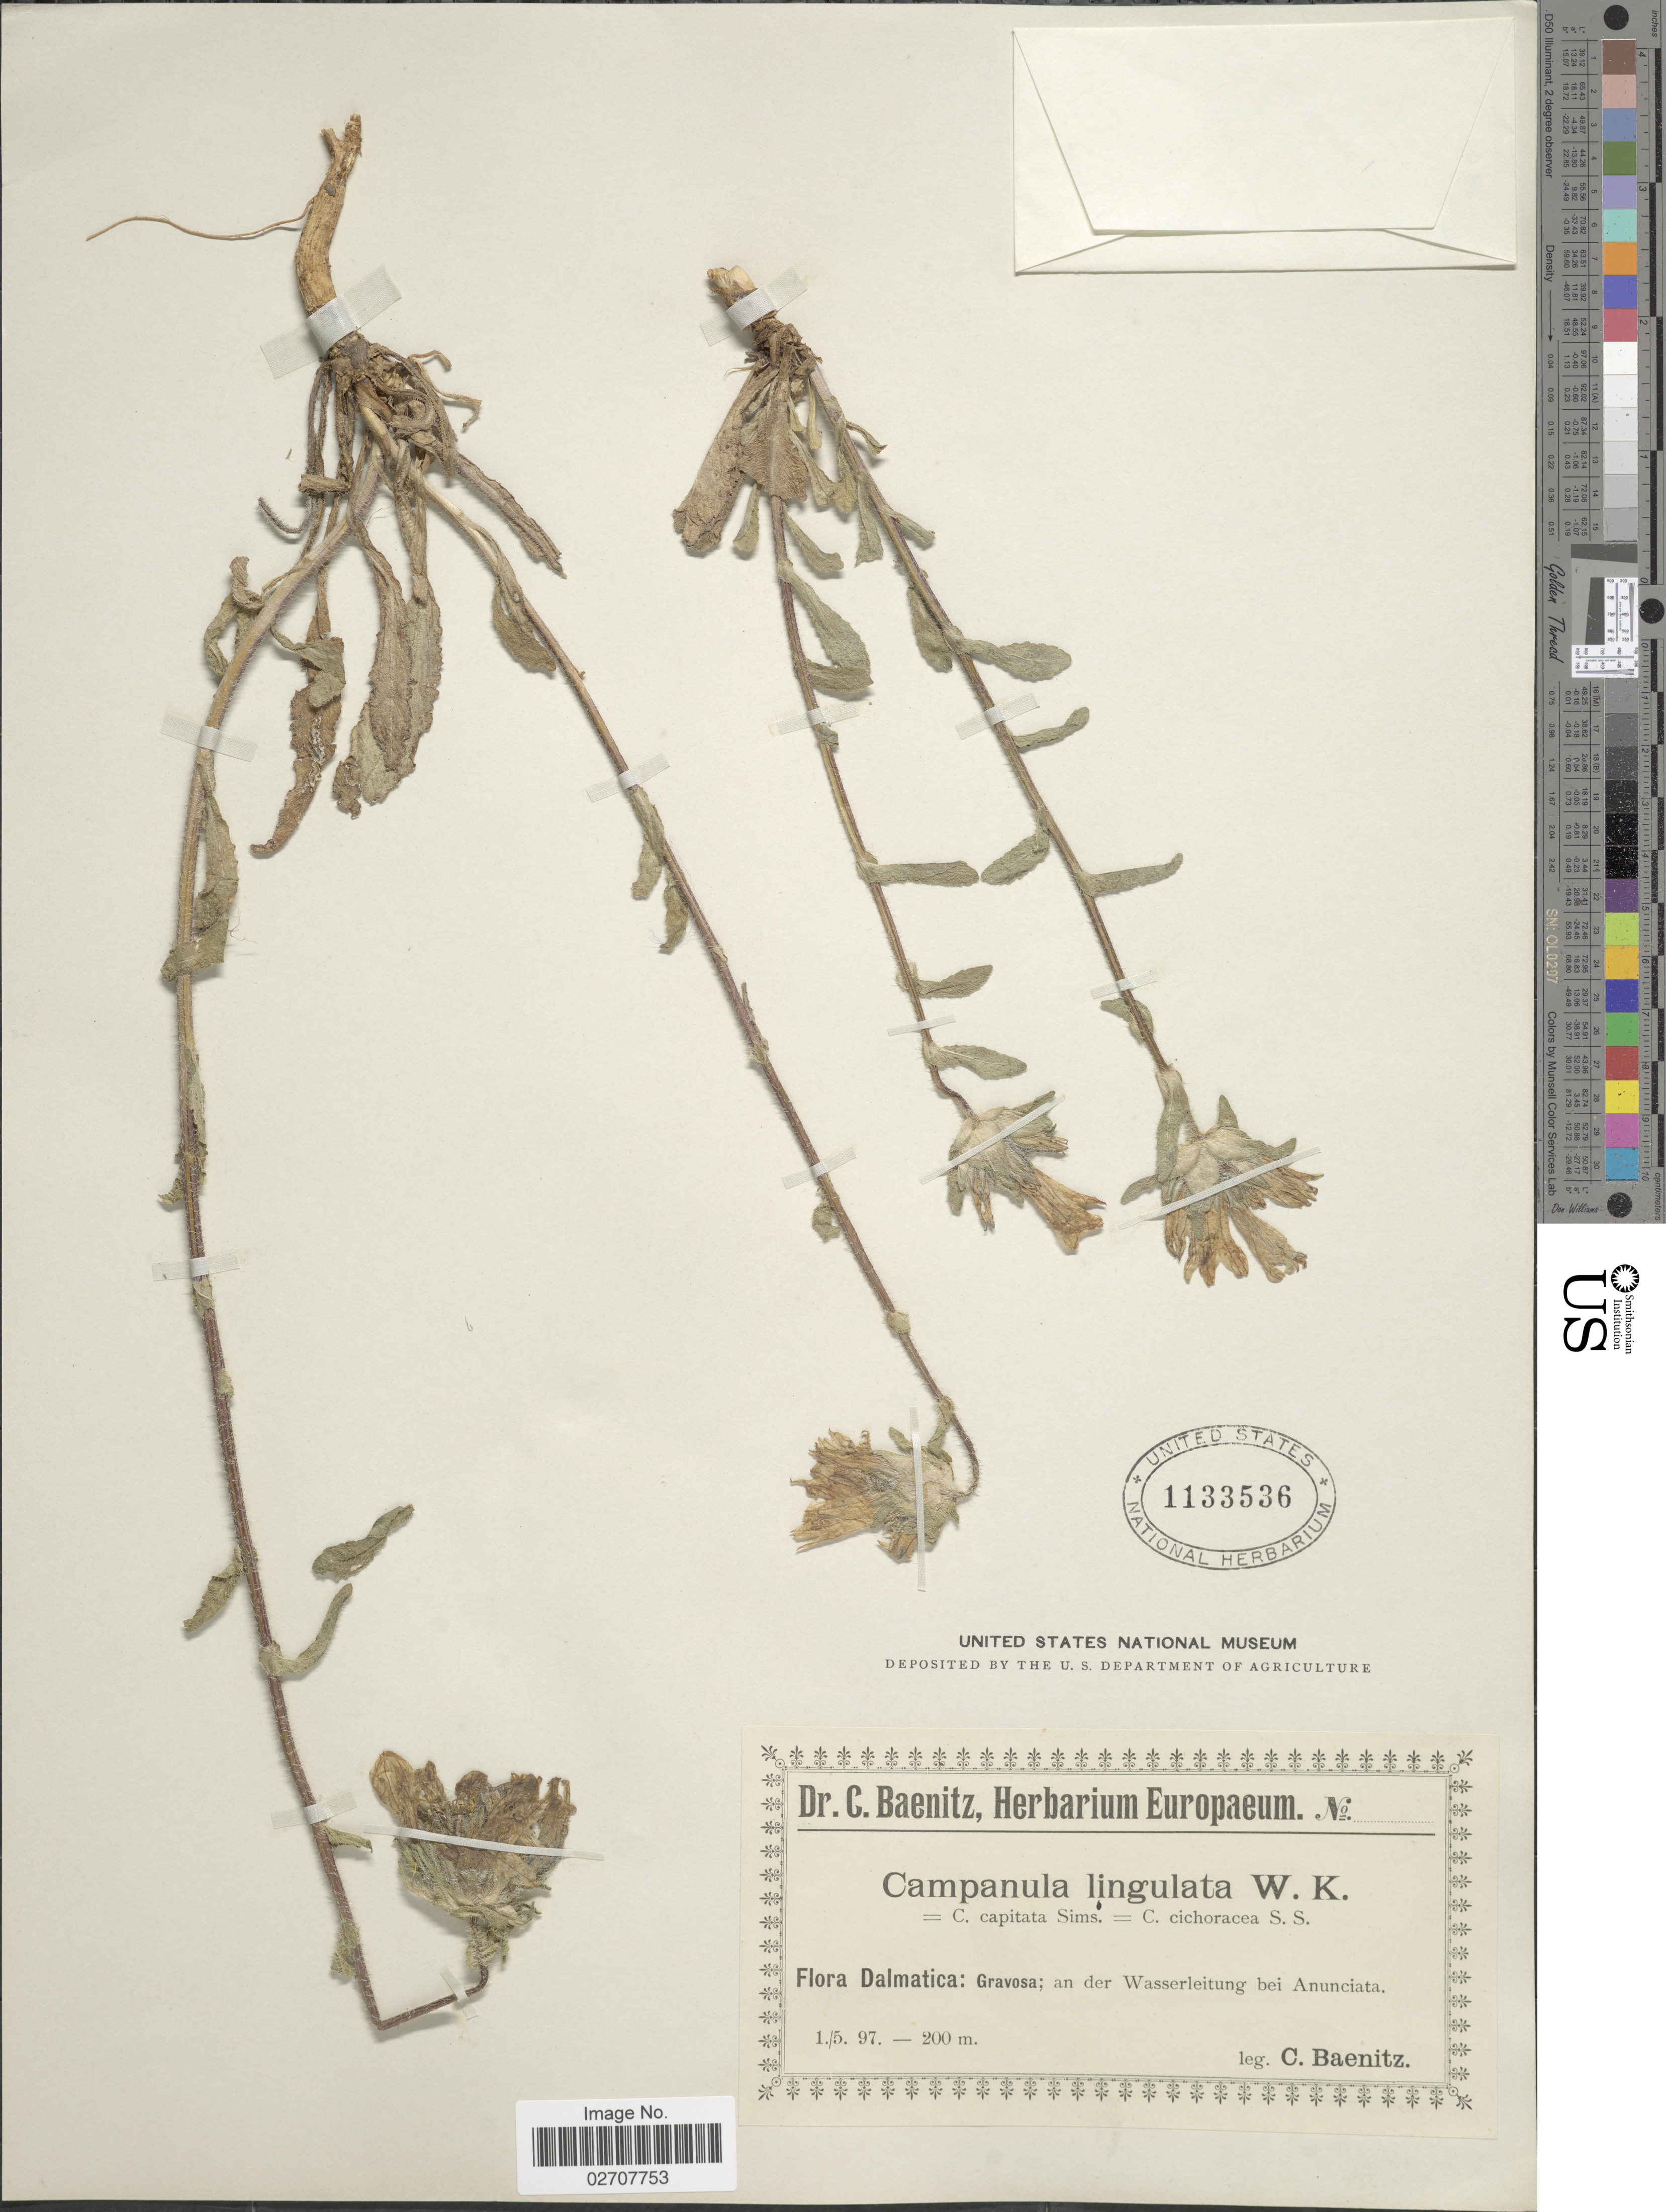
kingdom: Plantae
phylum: Tracheophyta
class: Magnoliopsida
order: Asterales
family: Campanulaceae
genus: Campanula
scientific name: Campanula lingulata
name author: Waldst. & Kit.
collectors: C. G. Baenitz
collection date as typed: Transcribed d/m/y: 1/5/97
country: Croatia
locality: Dalmatica: Gravosa; an der Wasserleitung bei Anunciata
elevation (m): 200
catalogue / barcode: US 1133536